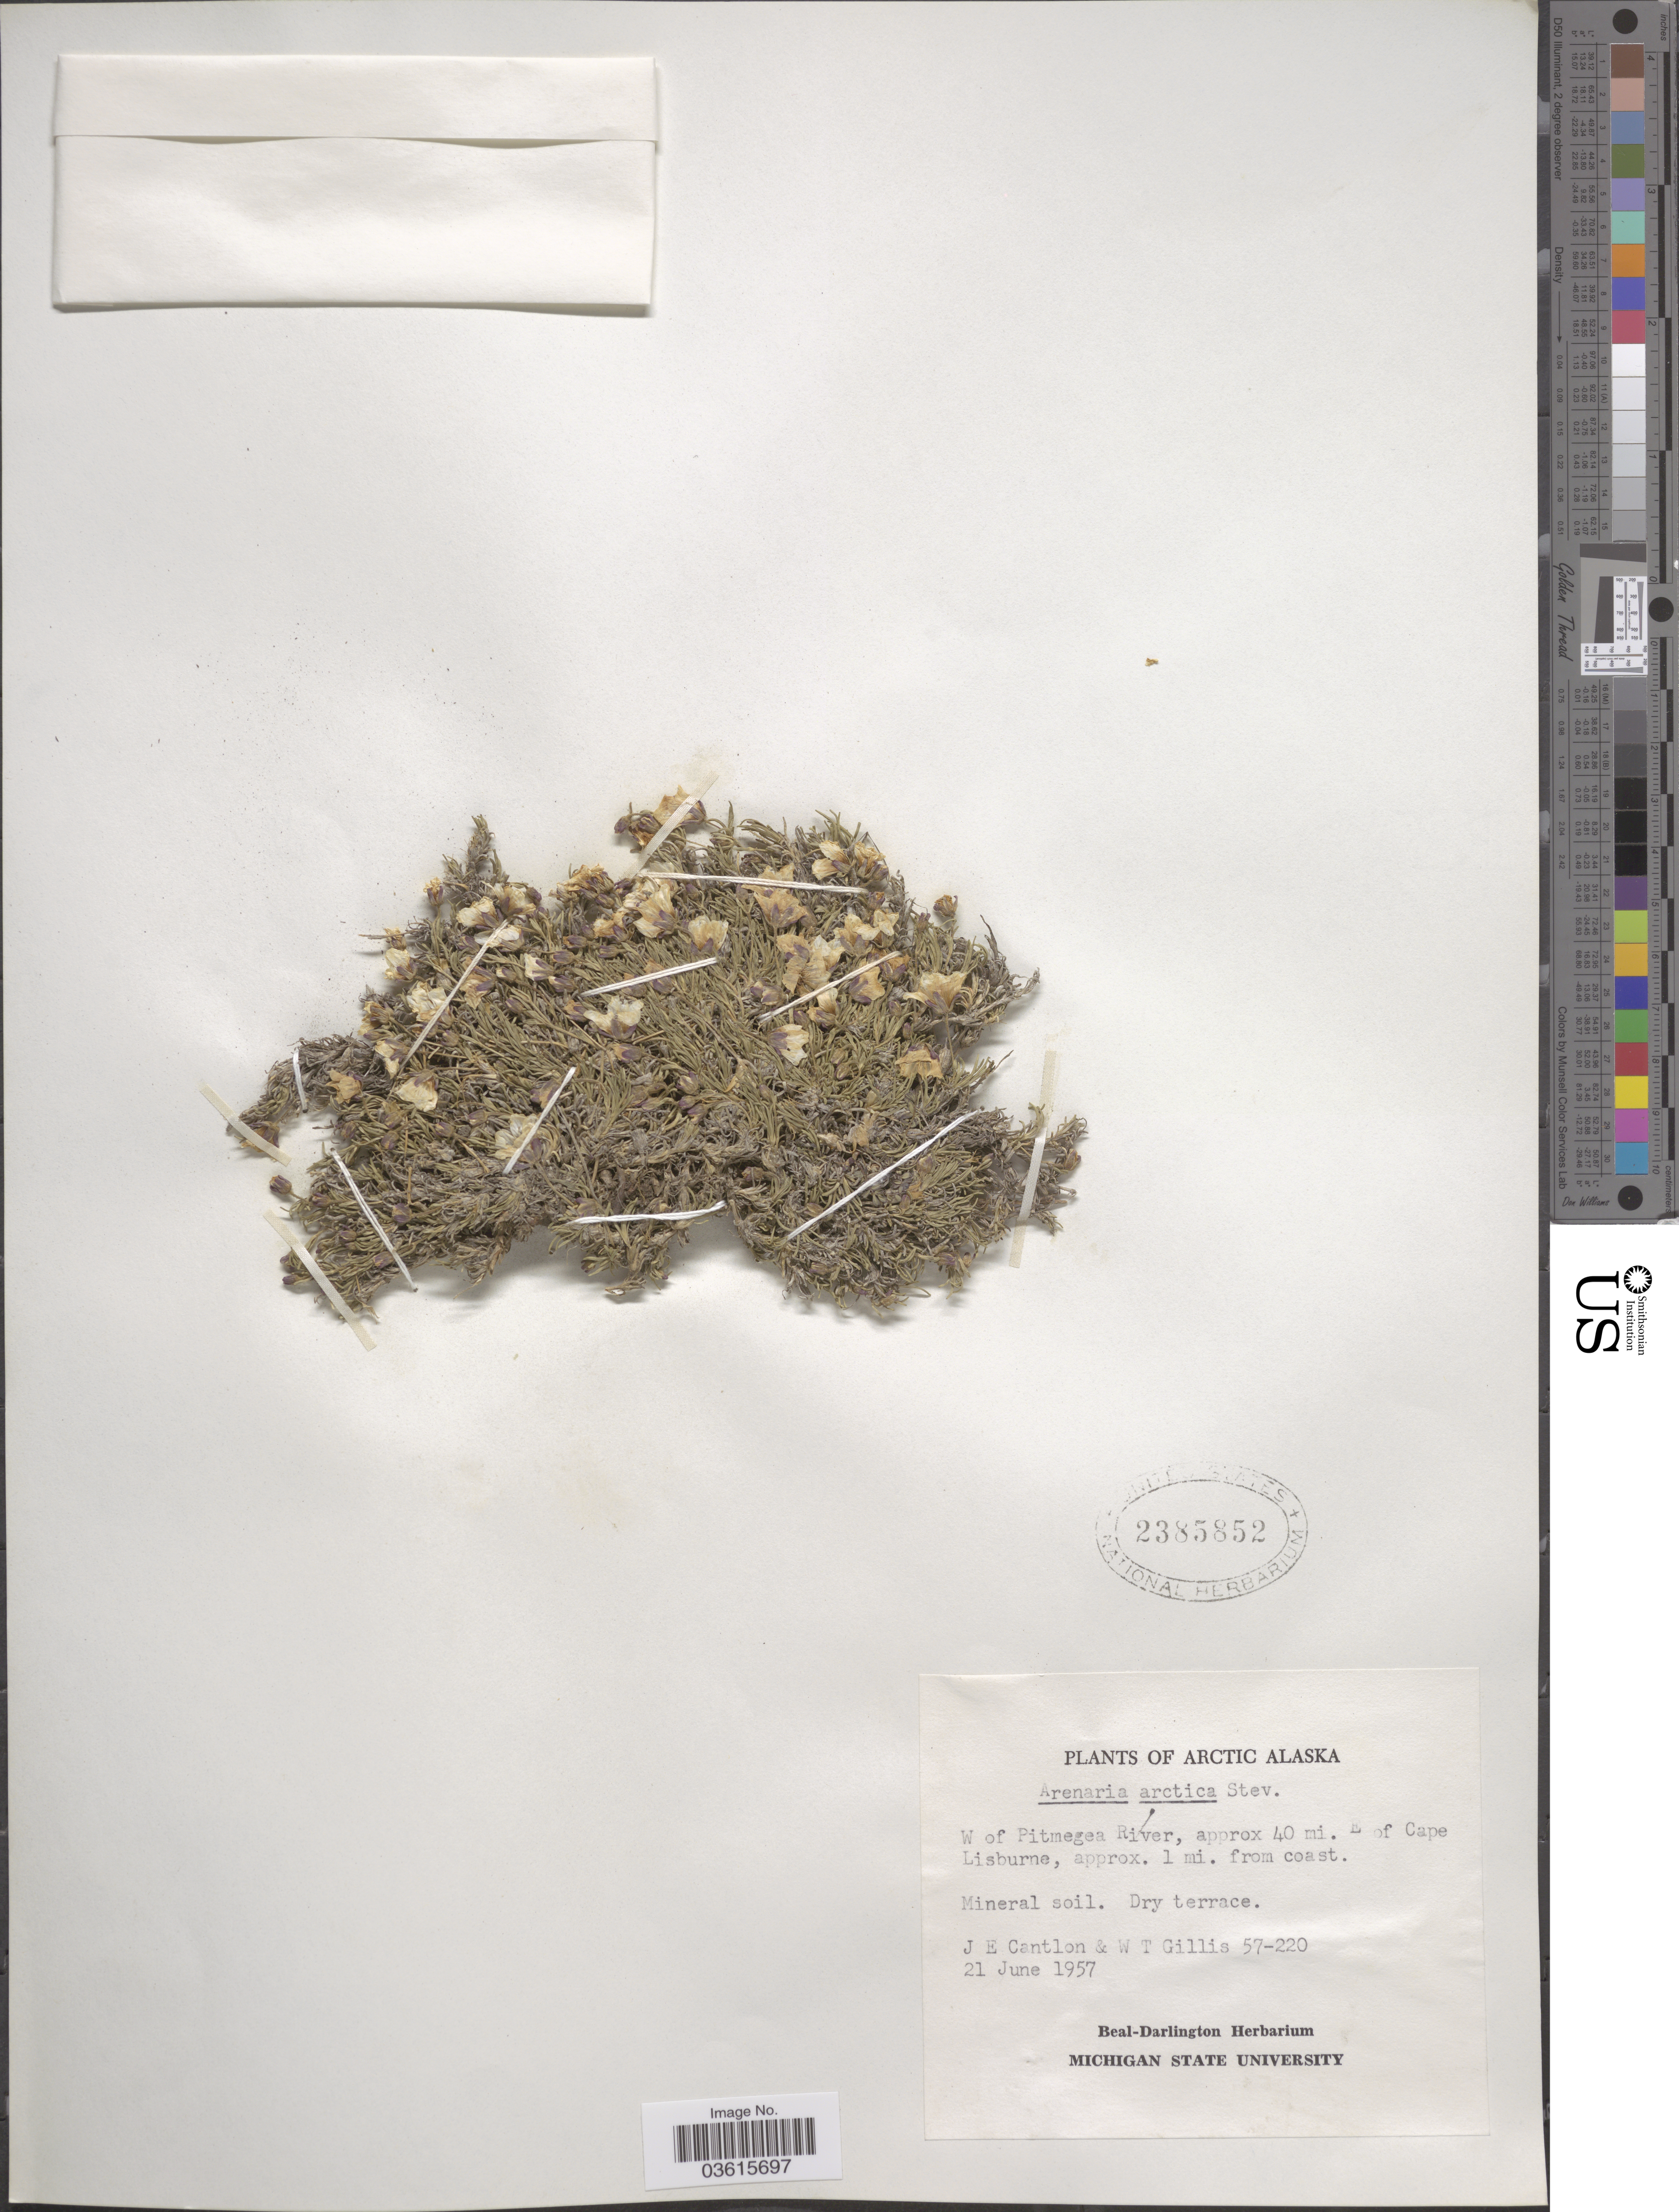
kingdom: Plantae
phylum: Tracheophyta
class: Magnoliopsida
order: Caryophyllales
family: Caryophyllaceae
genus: Cherleria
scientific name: Cherleria arctica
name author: (Steven ex Ser.) A.J. Moore & Dillenb.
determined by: Strong, Mark T., (BOT), Smithsonian Institution - National Museum of Natural History (UNITED STATES)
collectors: J. Cantlon & W. T. Gillis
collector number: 57-220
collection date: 1957-06-21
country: United States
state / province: Alaska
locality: Arctic Alaska. W of Pitmegea River, approx 40 mi. E of Cape Lisburne, approx. 1 mi. from coast.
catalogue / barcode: US 2385852